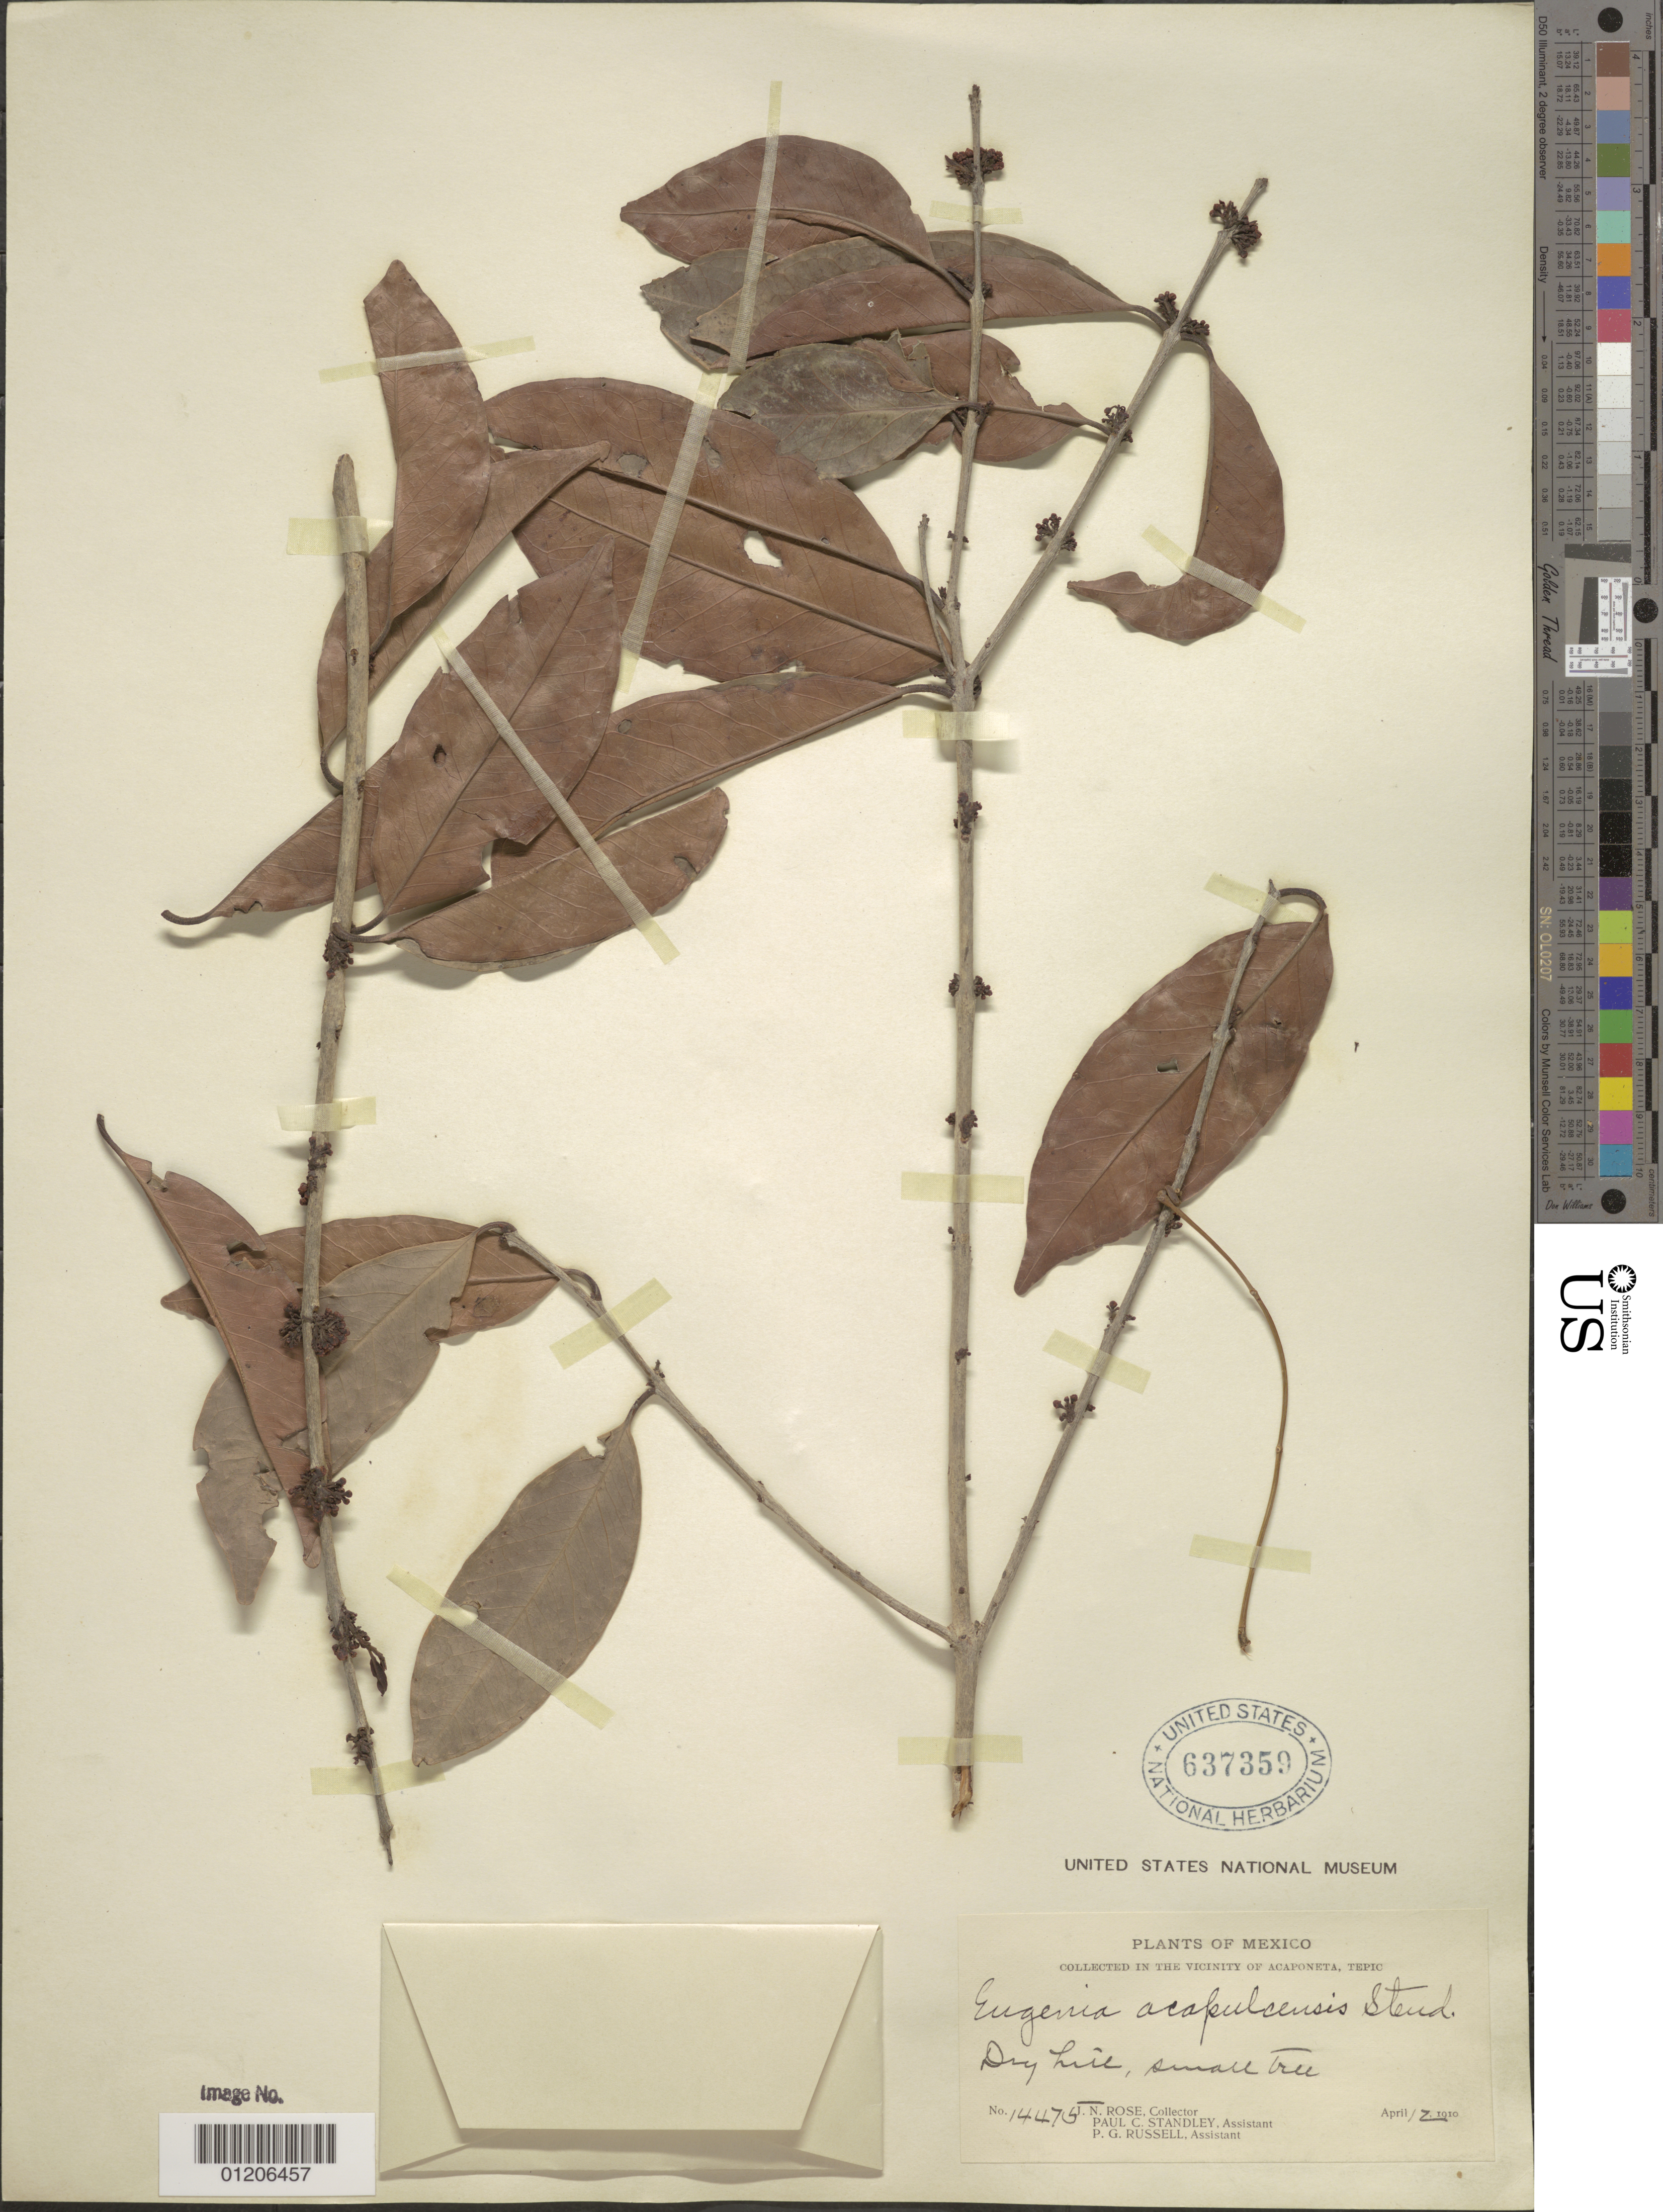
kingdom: Plantae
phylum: Tracheophyta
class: Magnoliopsida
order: Myrtales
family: Myrtaceae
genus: Eugenia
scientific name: Eugenia acapulcensis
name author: Steud.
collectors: J. N. Rose, P. C. Standley & P. G. Russell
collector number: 14475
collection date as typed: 12 Apr 1910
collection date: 1910-04-12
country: Mexico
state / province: Nayarit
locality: Vicinity of Acaponeta, Tepic.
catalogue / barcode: US 637359